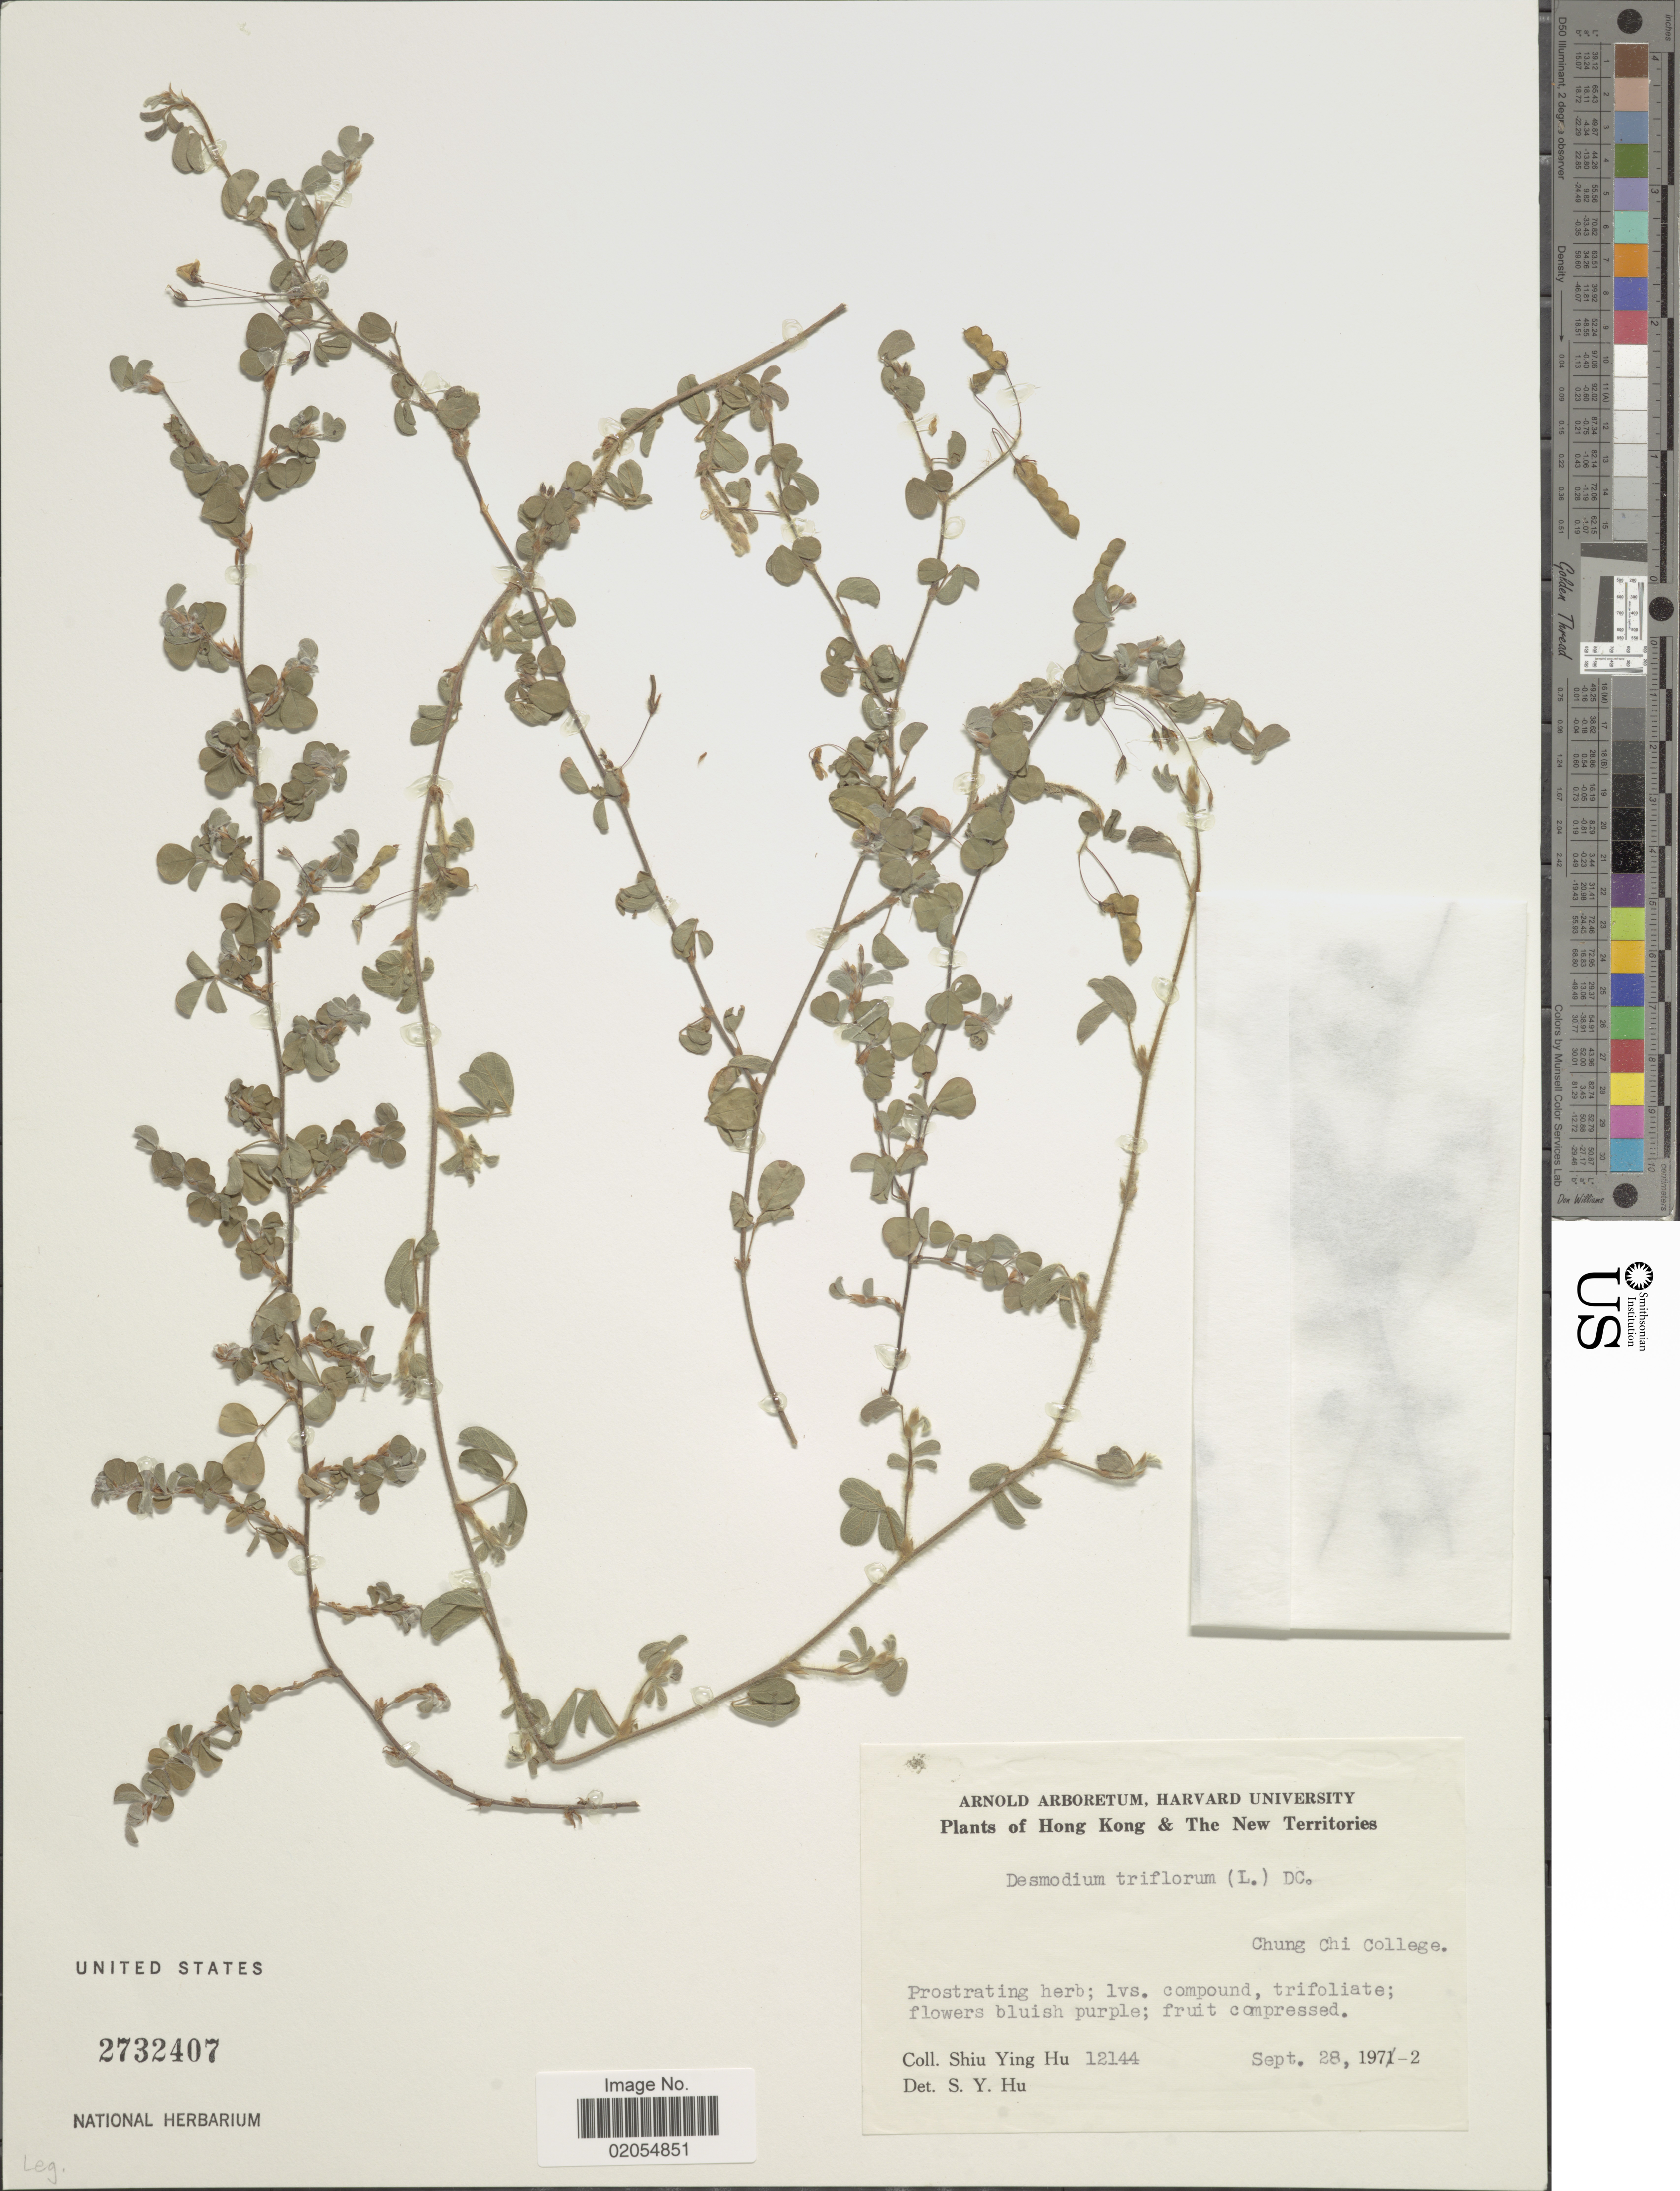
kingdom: Plantae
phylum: Tracheophyta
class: Magnoliopsida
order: Fabales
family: Fabaceae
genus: Grona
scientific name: Grona heterophylla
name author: (Willd.) H. Ohashi & K. Ohashi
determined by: Strong, Mark T., (BOT), Smithsonian Institution - National Museum of Natural History (UNITED STATES)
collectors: S. Y. Hu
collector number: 12144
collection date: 1972-09-28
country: China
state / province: Hong Kong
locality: Hong Kong & The New Territories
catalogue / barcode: US 2732407